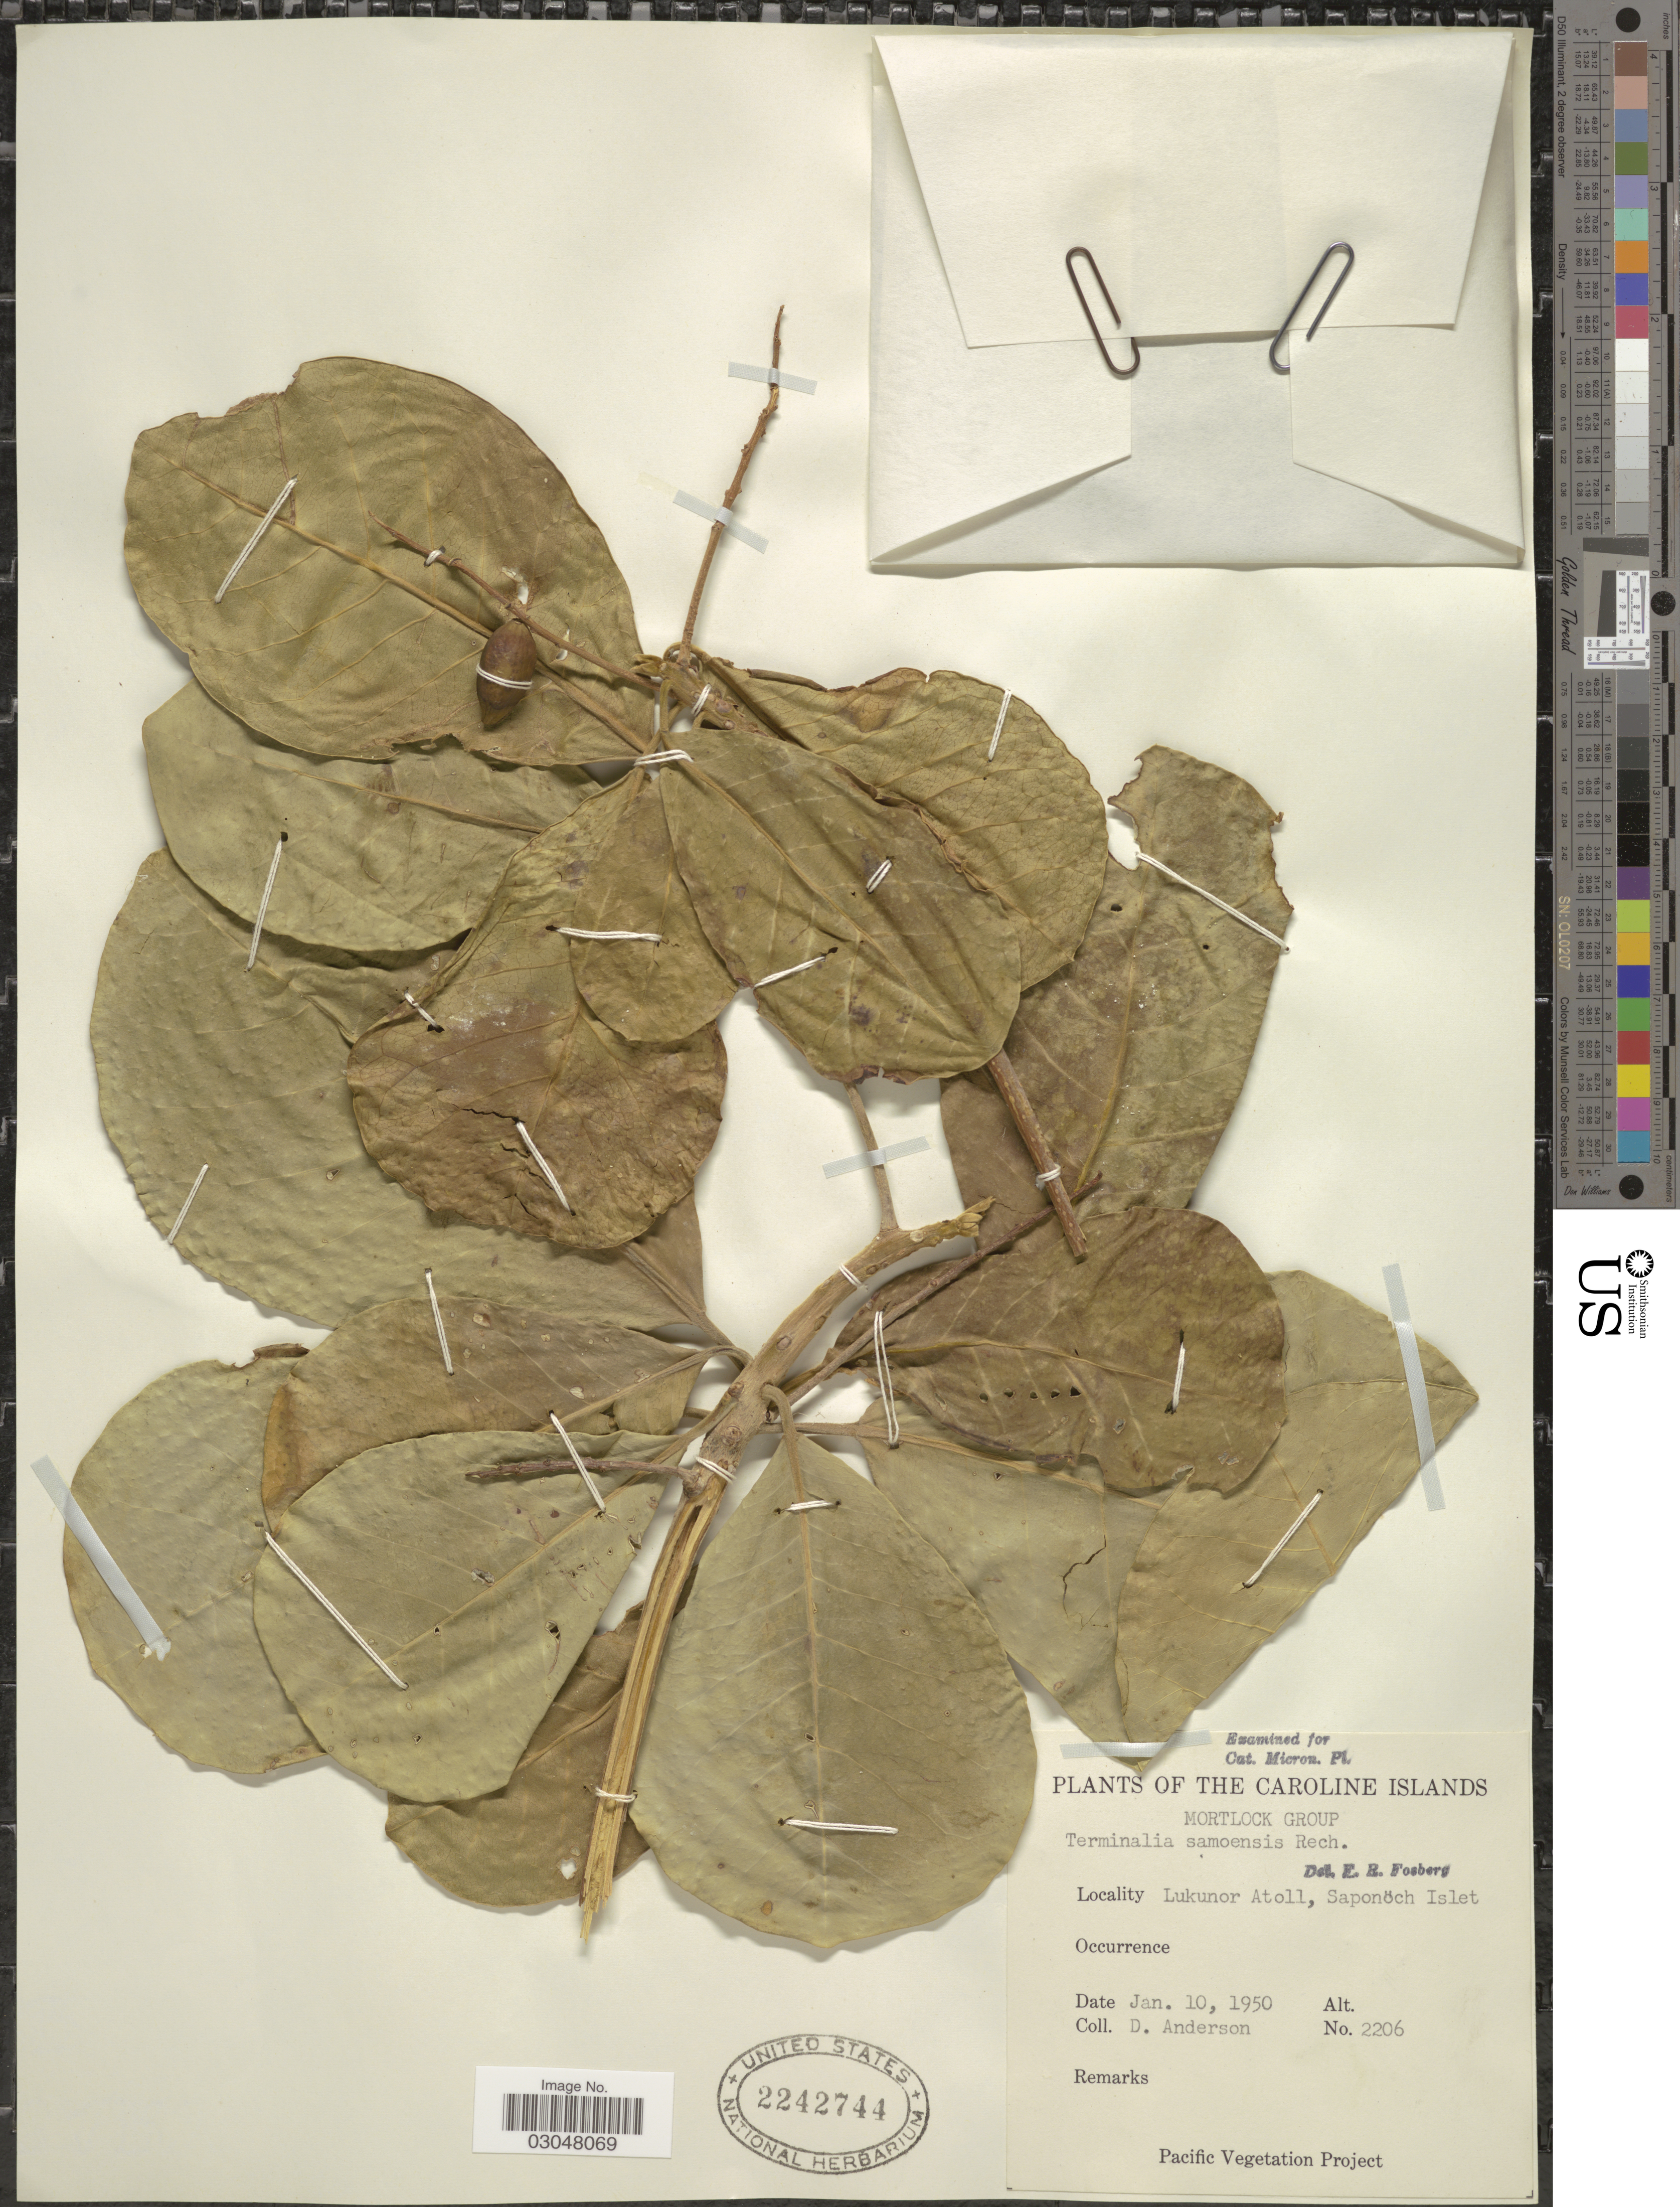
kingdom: Plantae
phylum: Tracheophyta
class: Magnoliopsida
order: Myrtales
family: Combretaceae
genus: Terminalia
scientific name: Terminalia samoensis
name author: Rech.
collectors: D. Anderson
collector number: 2206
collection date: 1950-01-10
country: Micronesia, Federated States of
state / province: Truk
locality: The Caroline Islands. Mortlock Group. Lukunor Atoll, Saponöch Islet.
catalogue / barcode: US 2242744